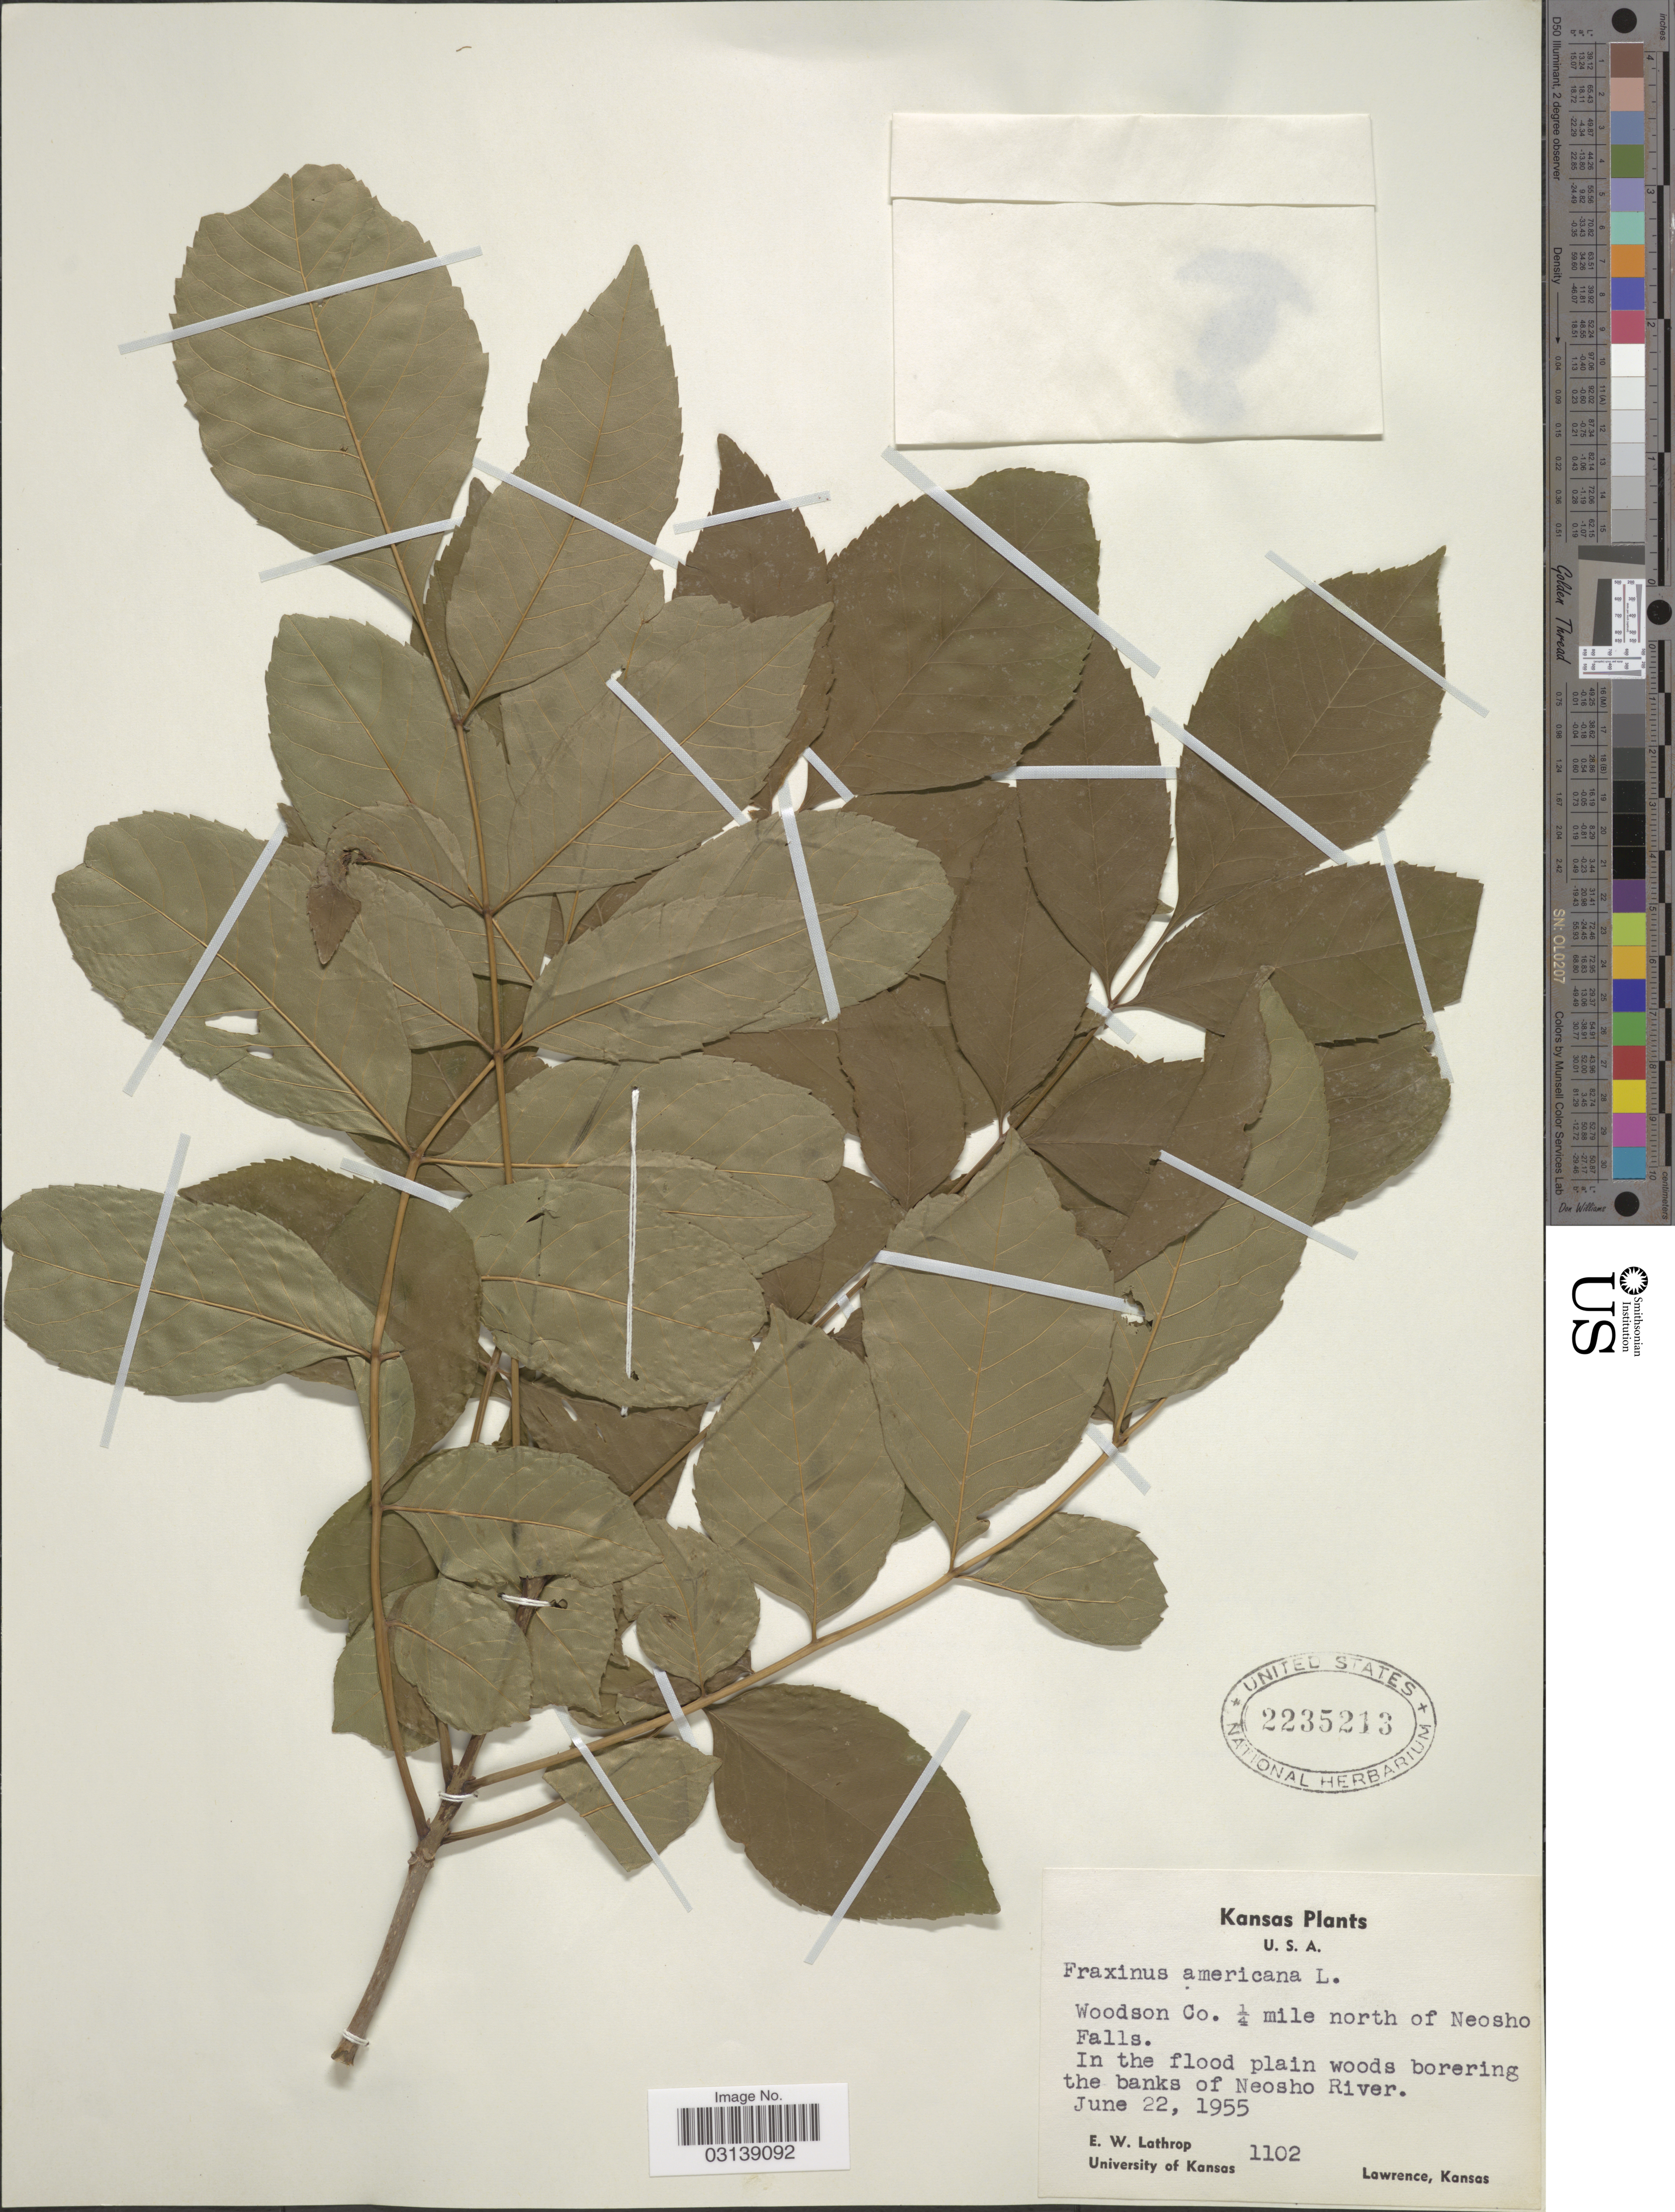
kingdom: Plantae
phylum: Tracheophyta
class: Magnoliopsida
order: Lamiales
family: Oleaceae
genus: Fraxinus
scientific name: Fraxinus pennsylvanica var. lanceolata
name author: Sarg.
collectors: E. W. Lathrop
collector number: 1102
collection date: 1955-06-22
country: United States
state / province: Kansas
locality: Woodson Co. ¼ mile north of Neosho Falls. In the flood plain woods borering the banks of Neosho River.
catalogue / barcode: US 2235213